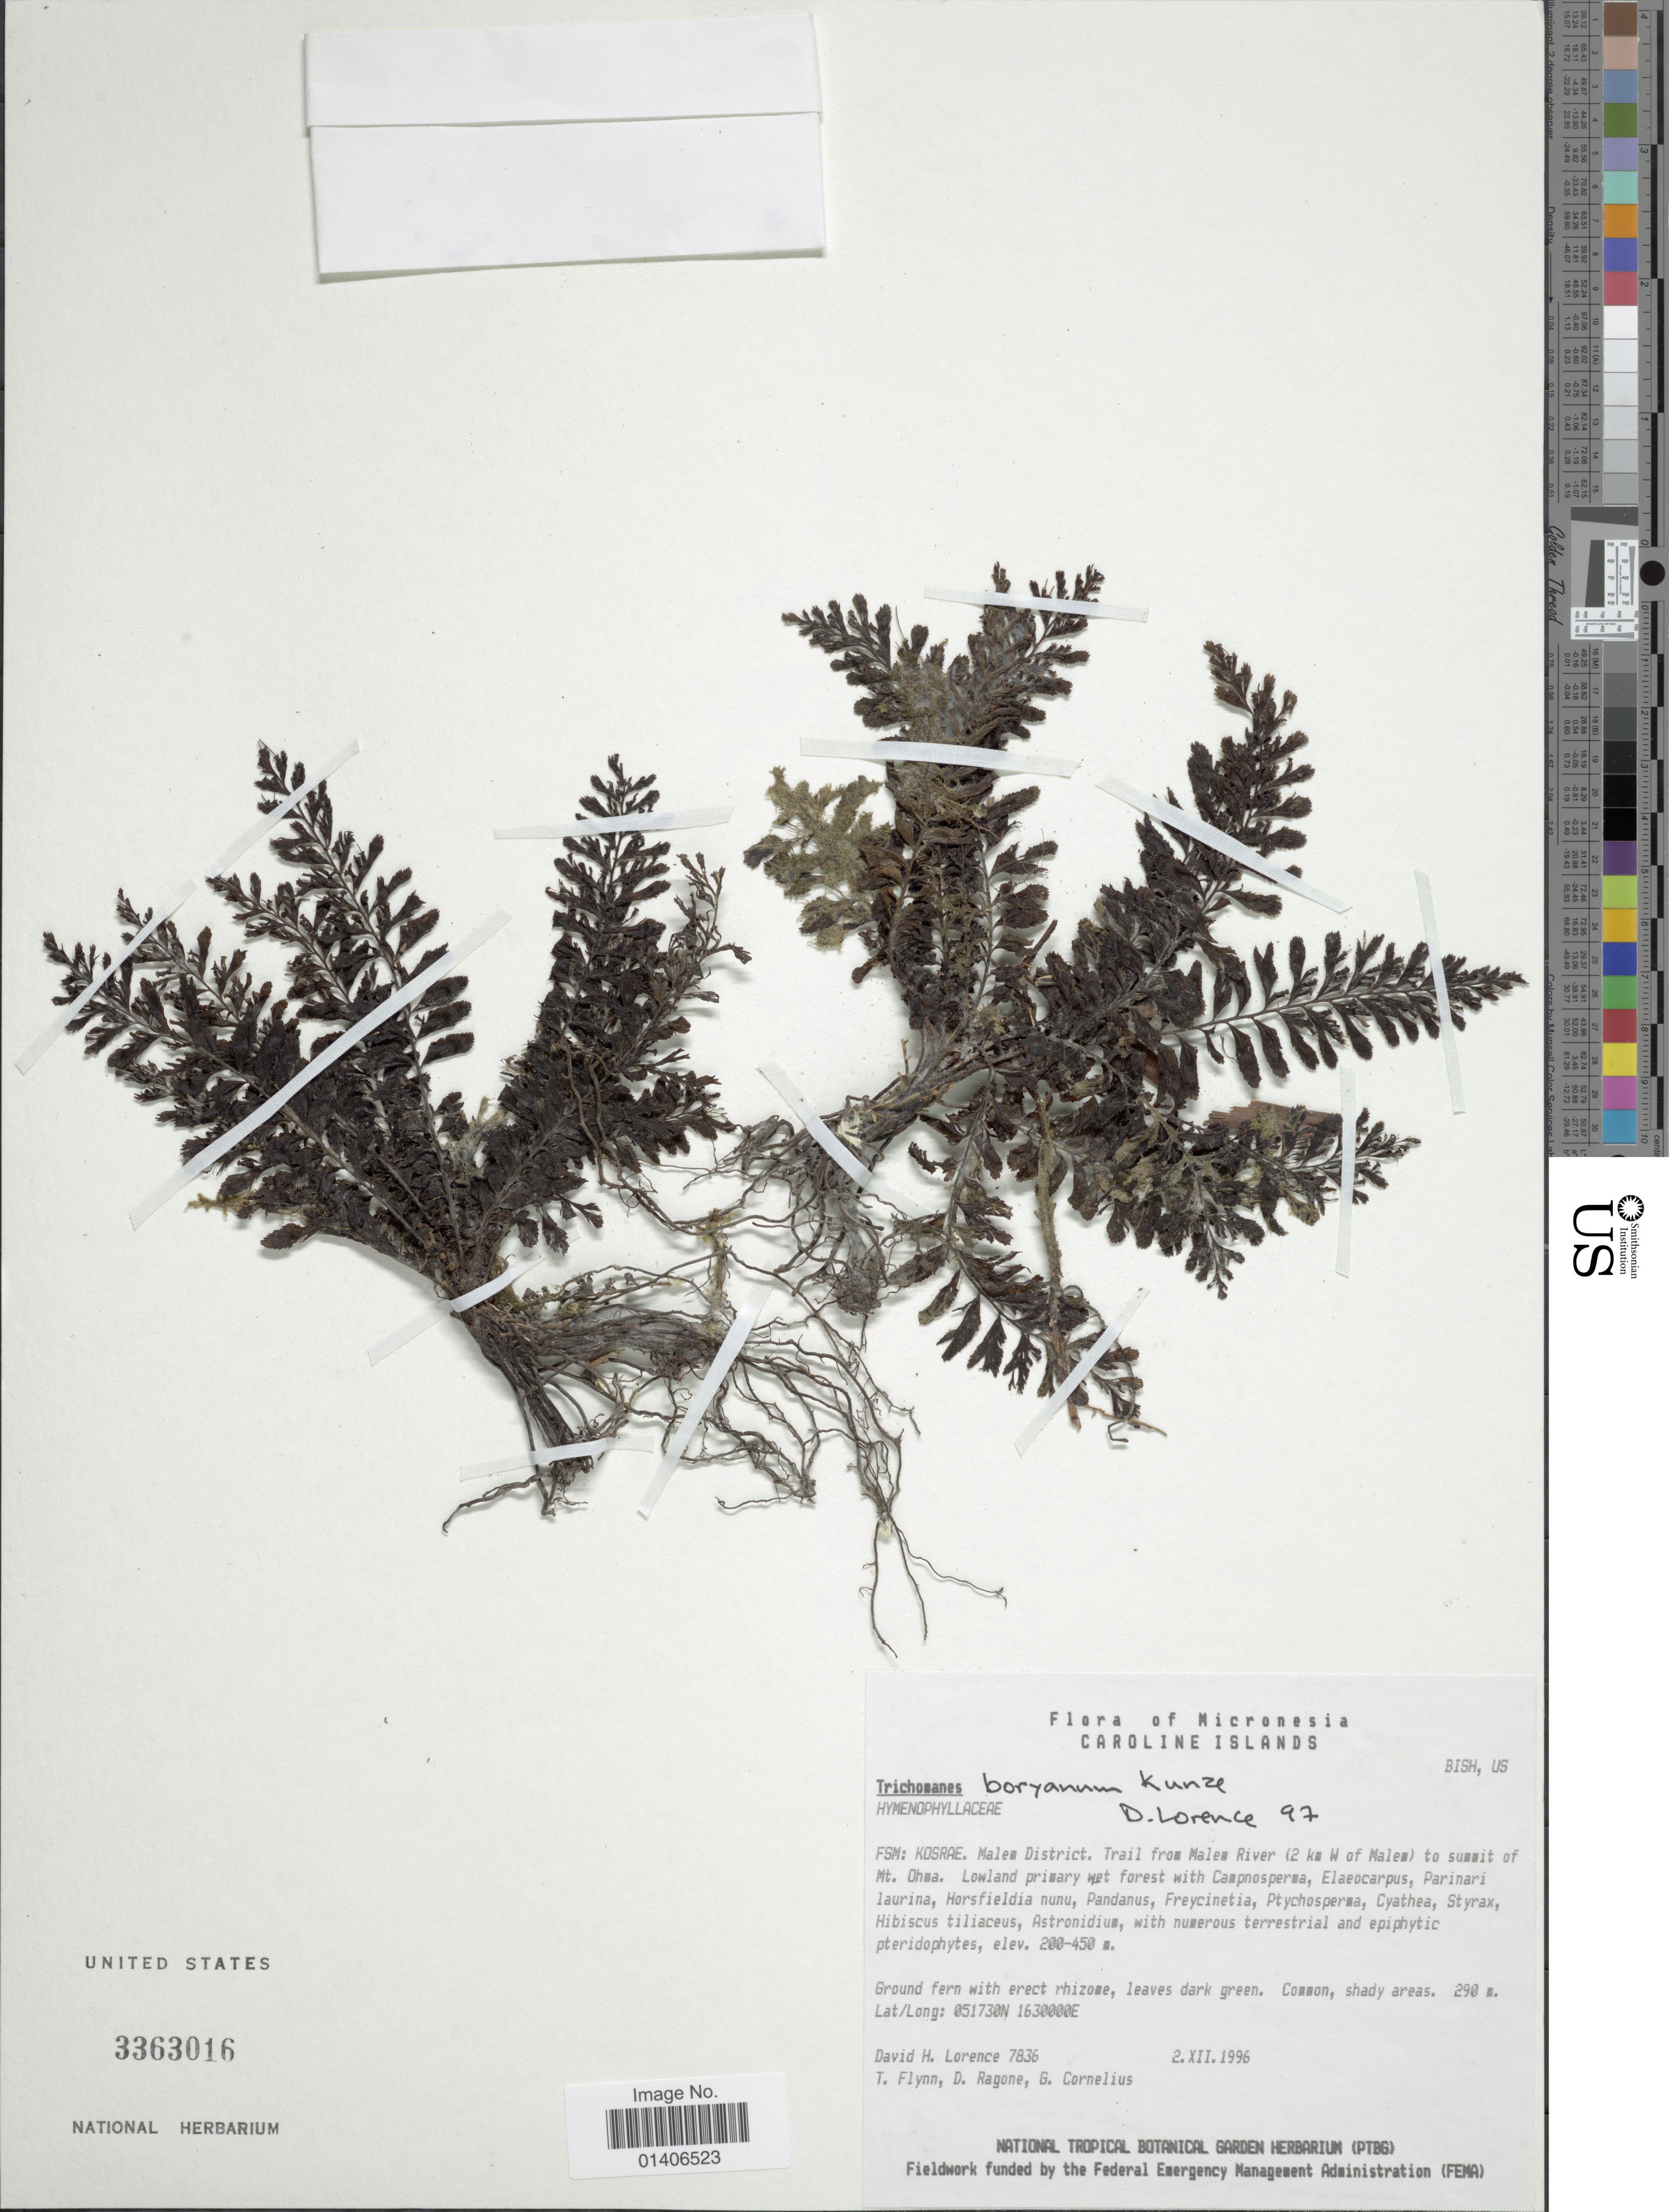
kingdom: Plantae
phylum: Tracheophyta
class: Polypodiopsida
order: Hymenophyllales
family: Hymenophyllaceae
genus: Cephalomanes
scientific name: Cephalomanes atrovirens subsp. boryanum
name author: (Kunze) K. Iwats.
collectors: D. Lorence, T. Flynn, D. Ragone & G. Cornelius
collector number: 7836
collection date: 1996-12-02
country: Micronesia, Federated States of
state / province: Kosrae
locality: Caroline Islands, Malem District, Trail from Malew River (2 km W of Malew) to summit of Mt Ohwa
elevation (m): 290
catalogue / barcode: US 3363016